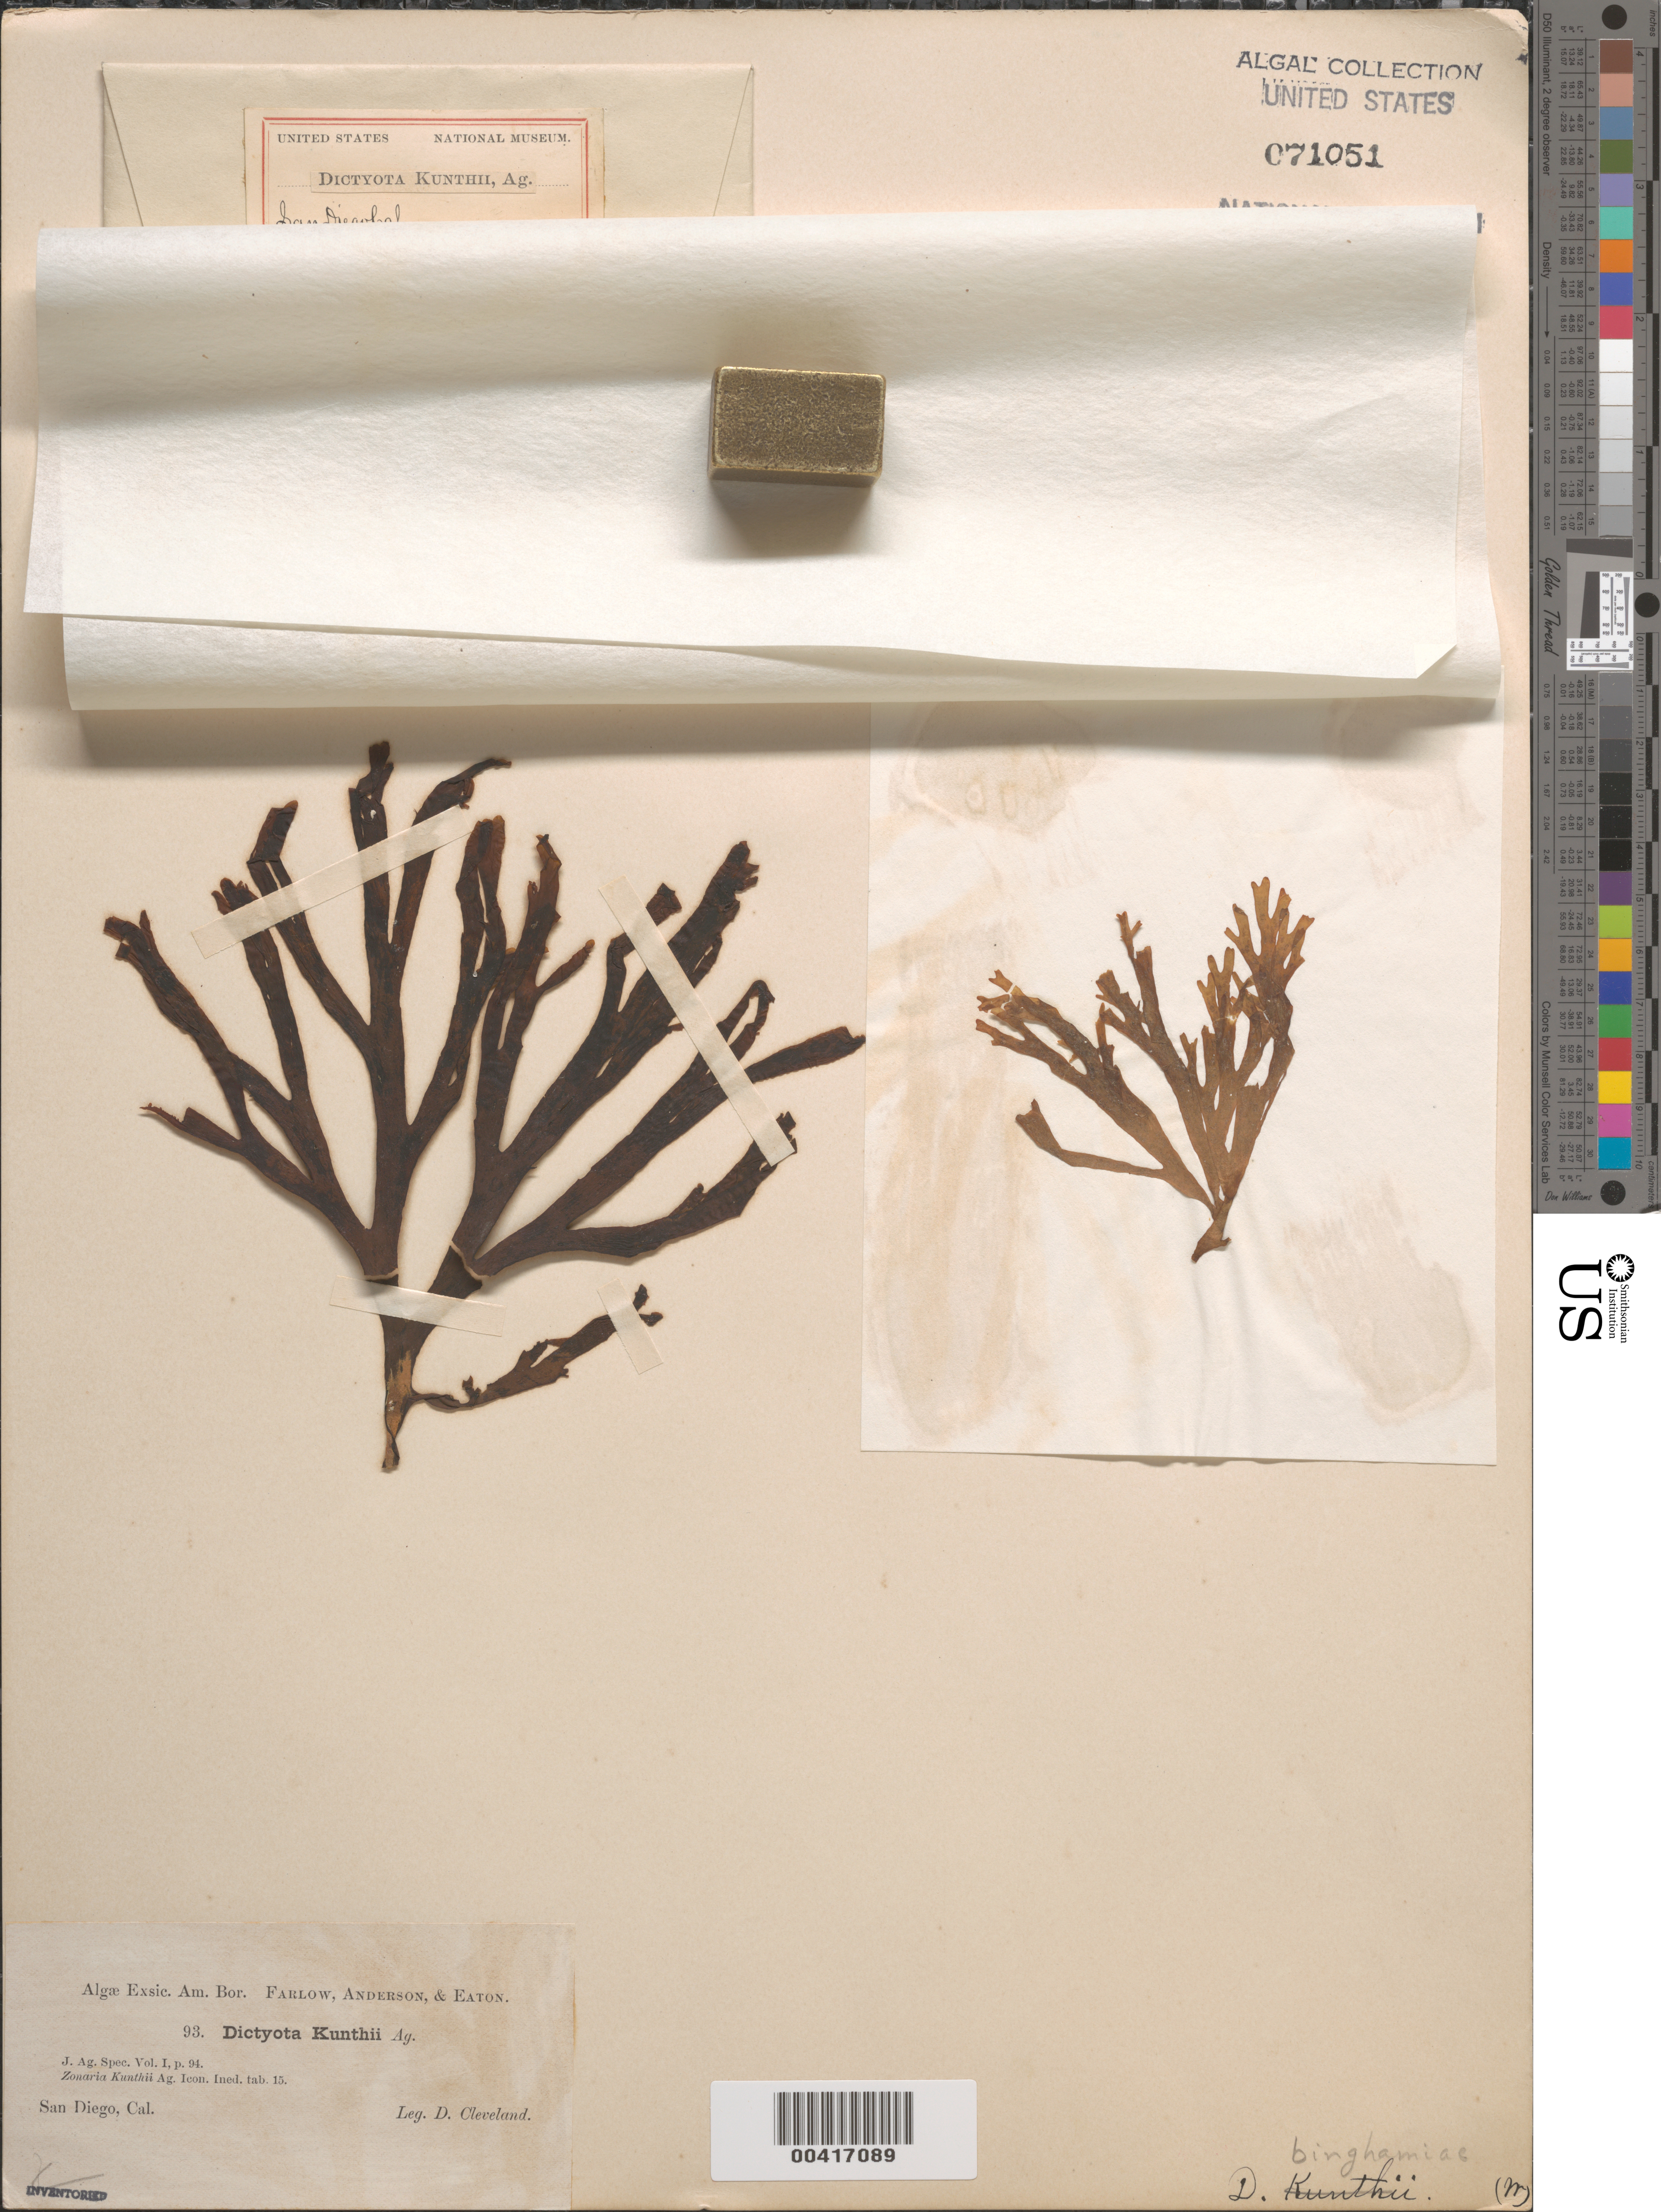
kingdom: Chromista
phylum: Ochrophyta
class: Phaeophyceae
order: Dictyotales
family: Dictyotaceae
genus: Dictyota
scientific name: Dictyota binghamiae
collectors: D. Cleveland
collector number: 93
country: United States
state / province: California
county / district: San Diego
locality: San Diego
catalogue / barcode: US 71051